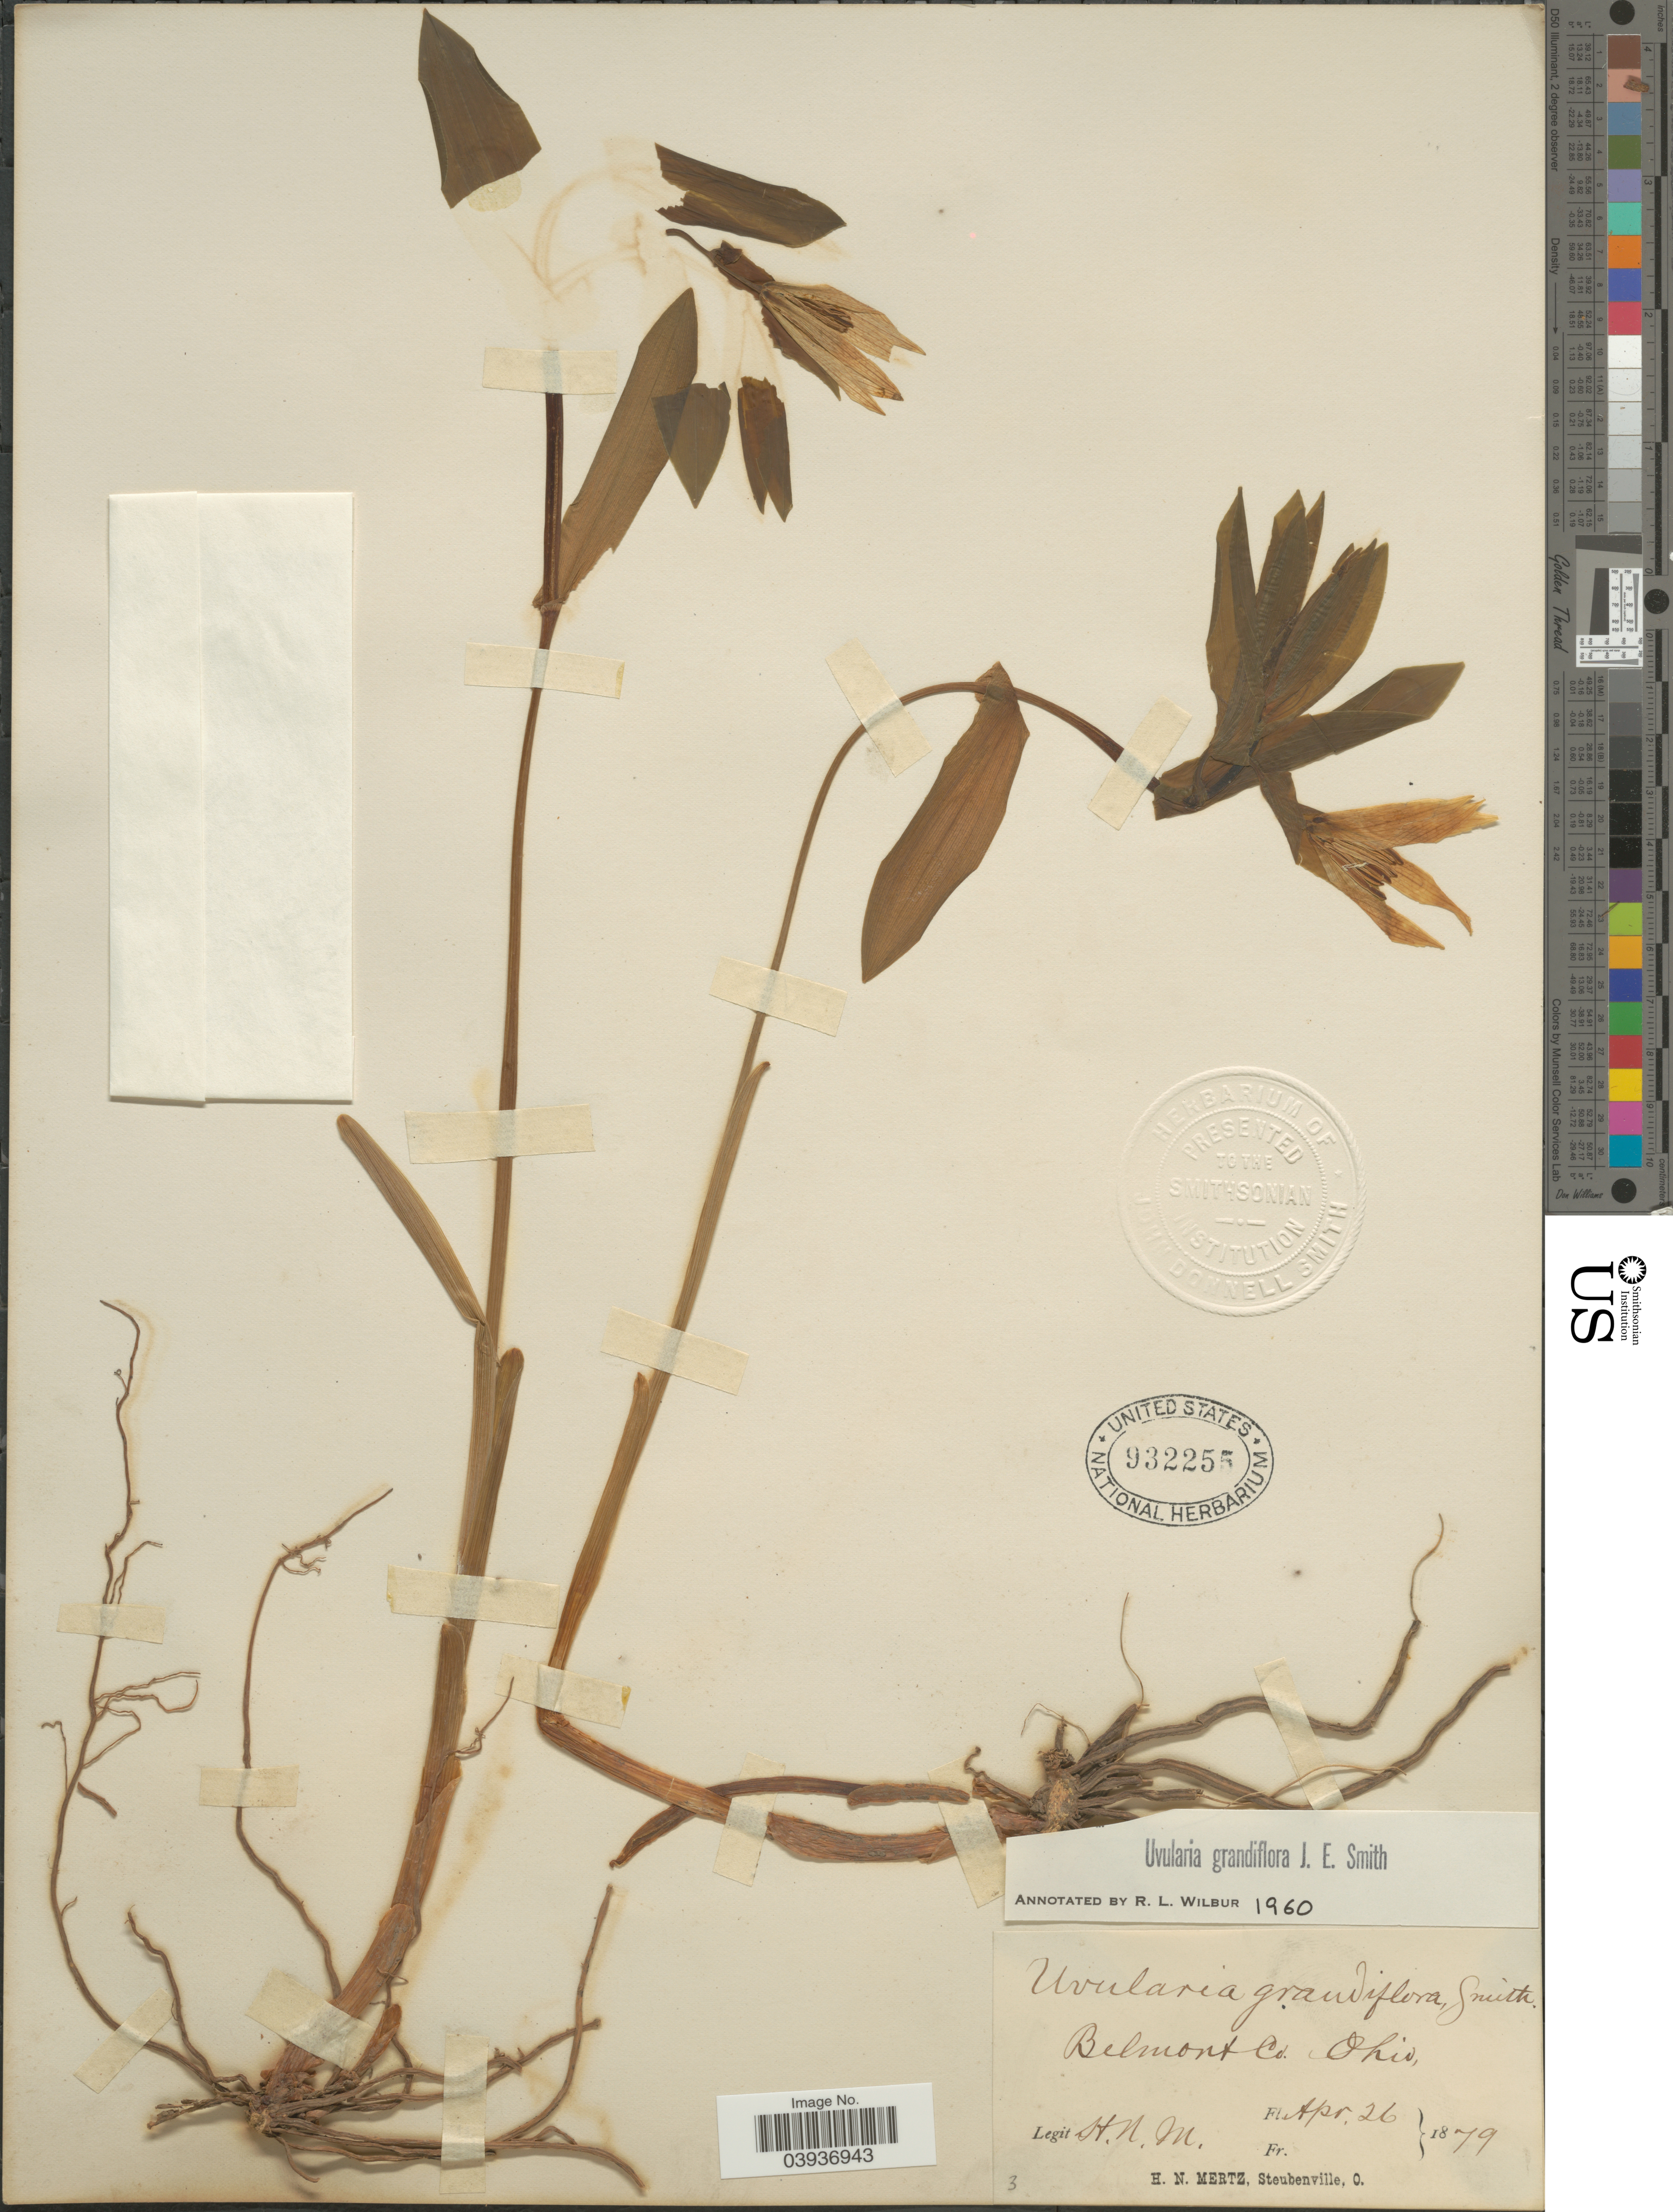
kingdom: Plantae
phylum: Tracheophyta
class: Liliopsida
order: Liliales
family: Colchicaceae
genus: Uvularia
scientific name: Uvularia grandiflora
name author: Sm.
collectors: H. Mertz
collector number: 3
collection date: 1879-04-26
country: United States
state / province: Ohio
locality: Belmont Co.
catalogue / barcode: US 932255